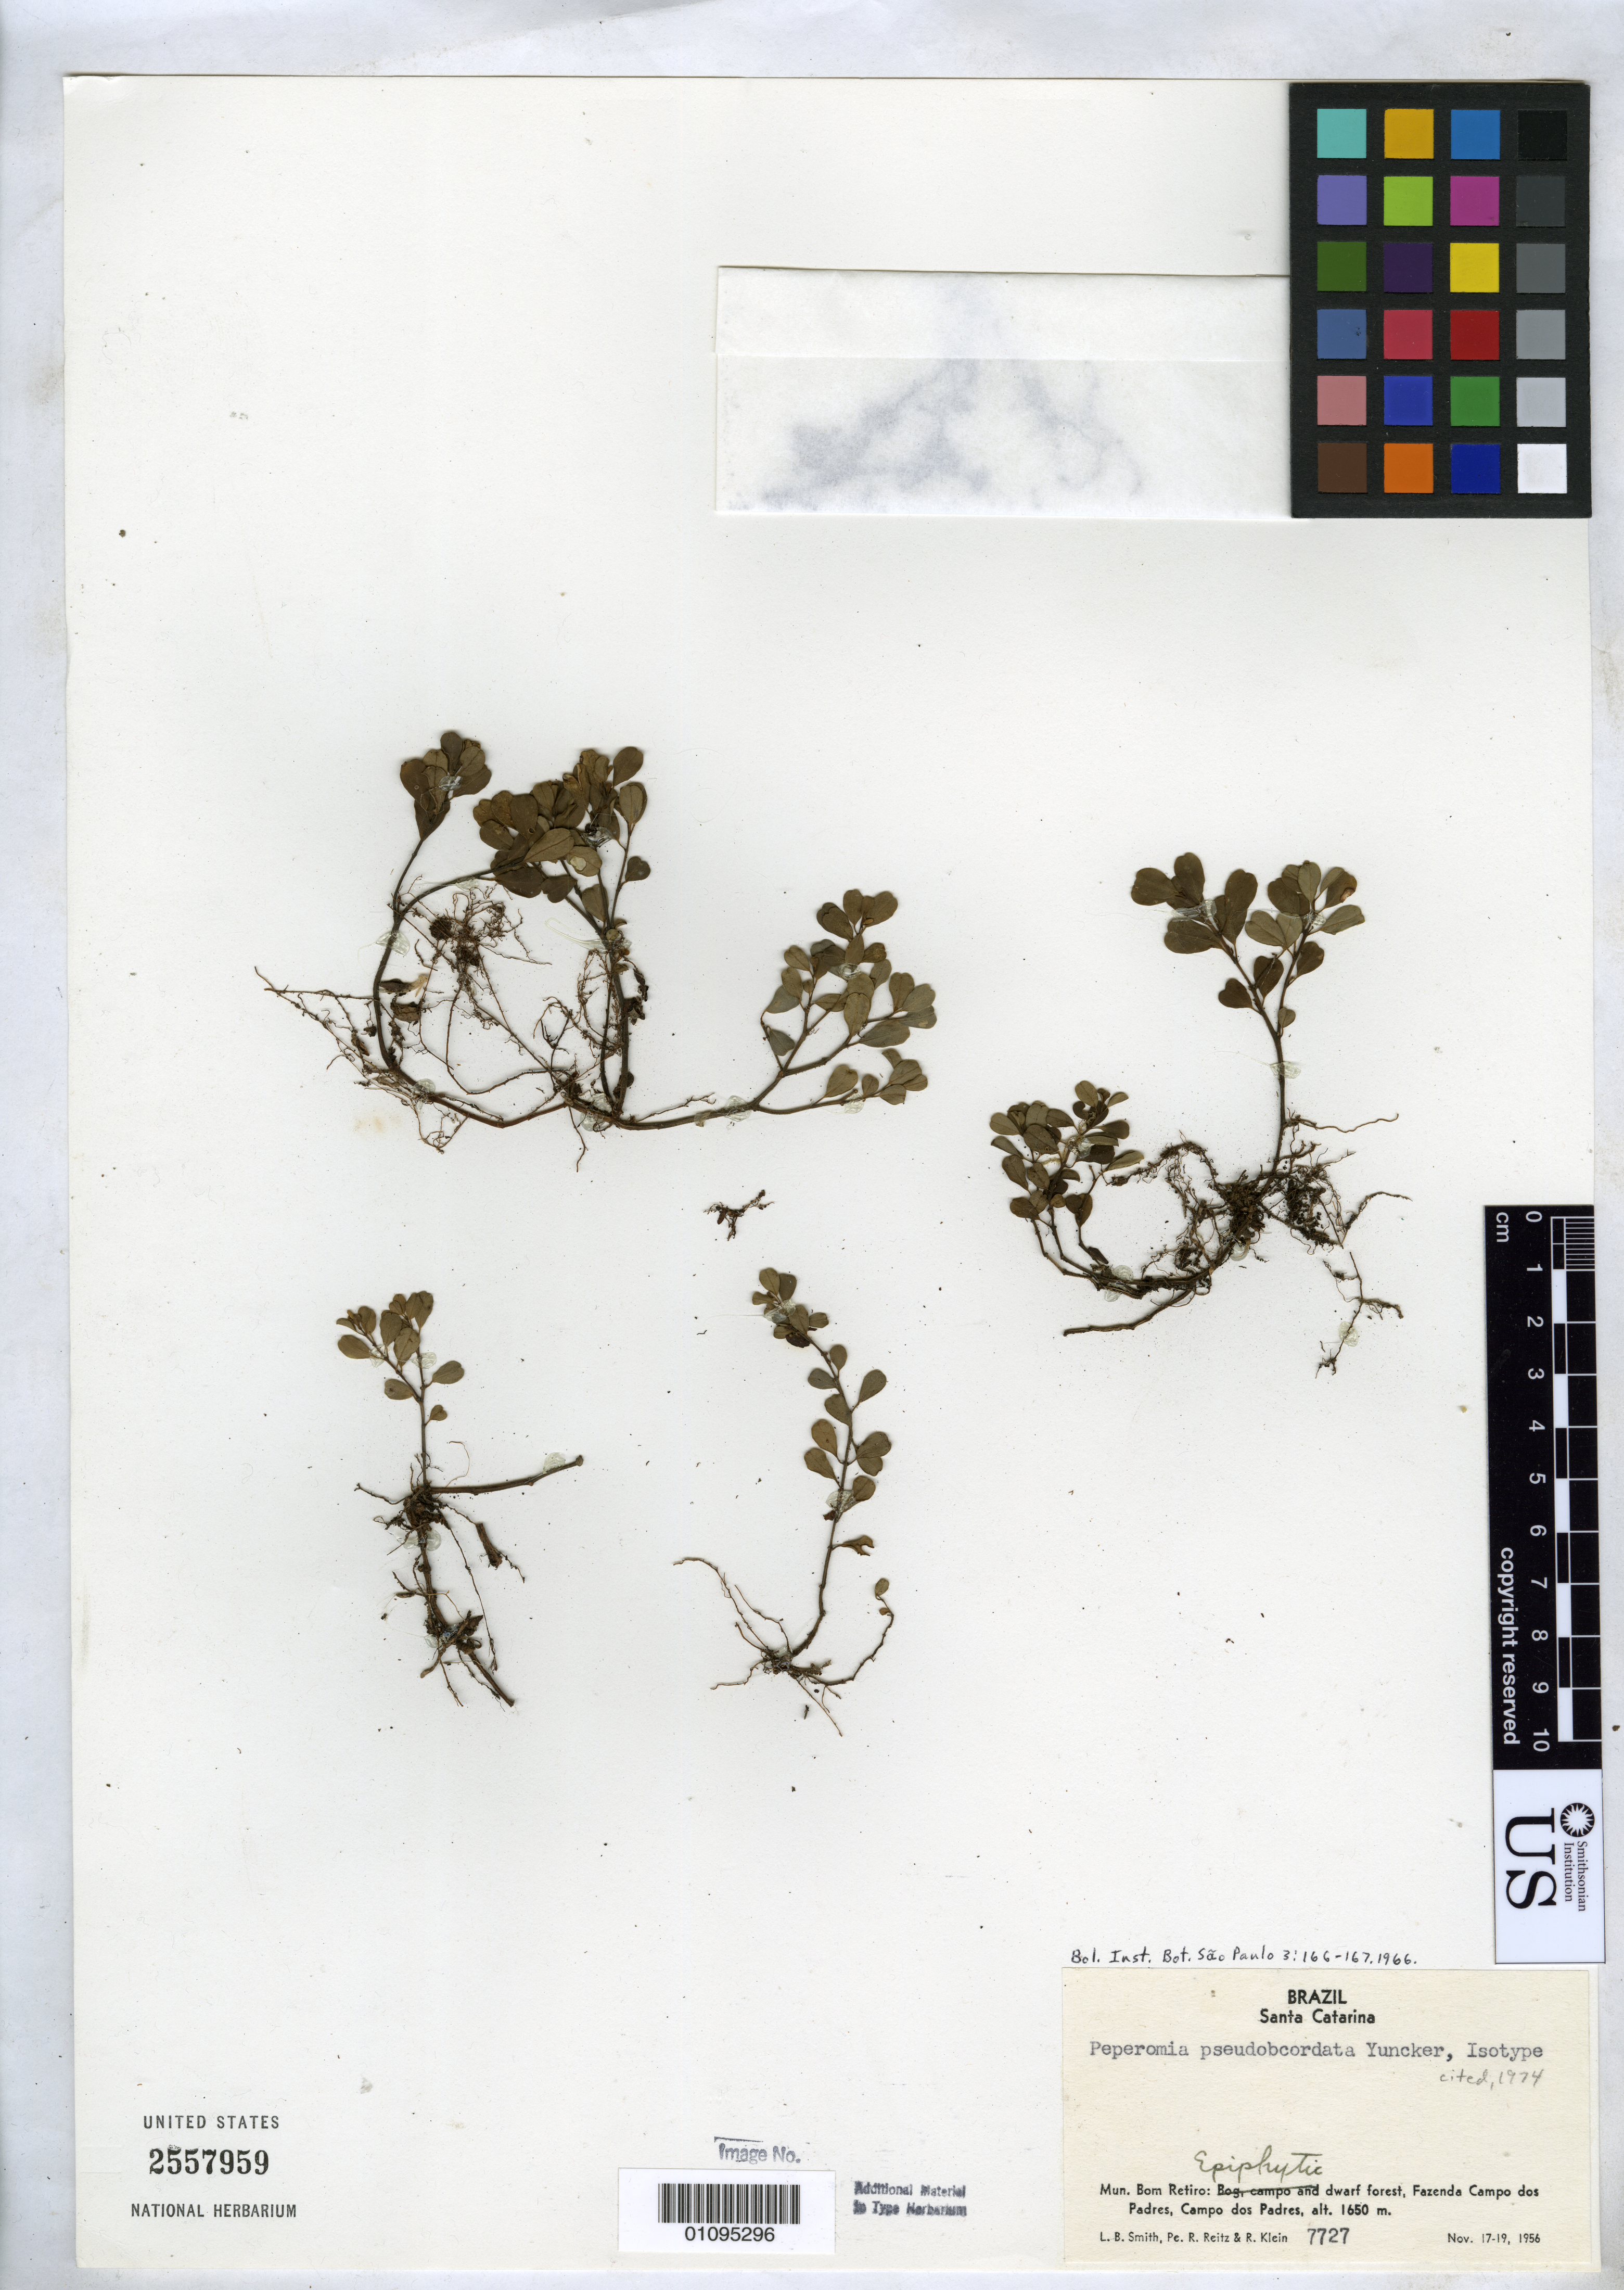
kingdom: Plantae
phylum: Tracheophyta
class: Magnoliopsida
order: Piperales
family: Piperaceae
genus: Peperomia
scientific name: Peperomia pseudobcordata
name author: Yunck.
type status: Isotype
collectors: L. Smith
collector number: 7727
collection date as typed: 17 Nov 1956 to 19 Nov 1956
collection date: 1956-11-17/1956-11-19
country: Brazil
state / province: Santa Catarina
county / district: Bom Retiro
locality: Mun. Bom Retiro: Fazenda Campo dos Padres, Campo dos Padres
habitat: Dwarf forest.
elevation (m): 1650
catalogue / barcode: US 2557959